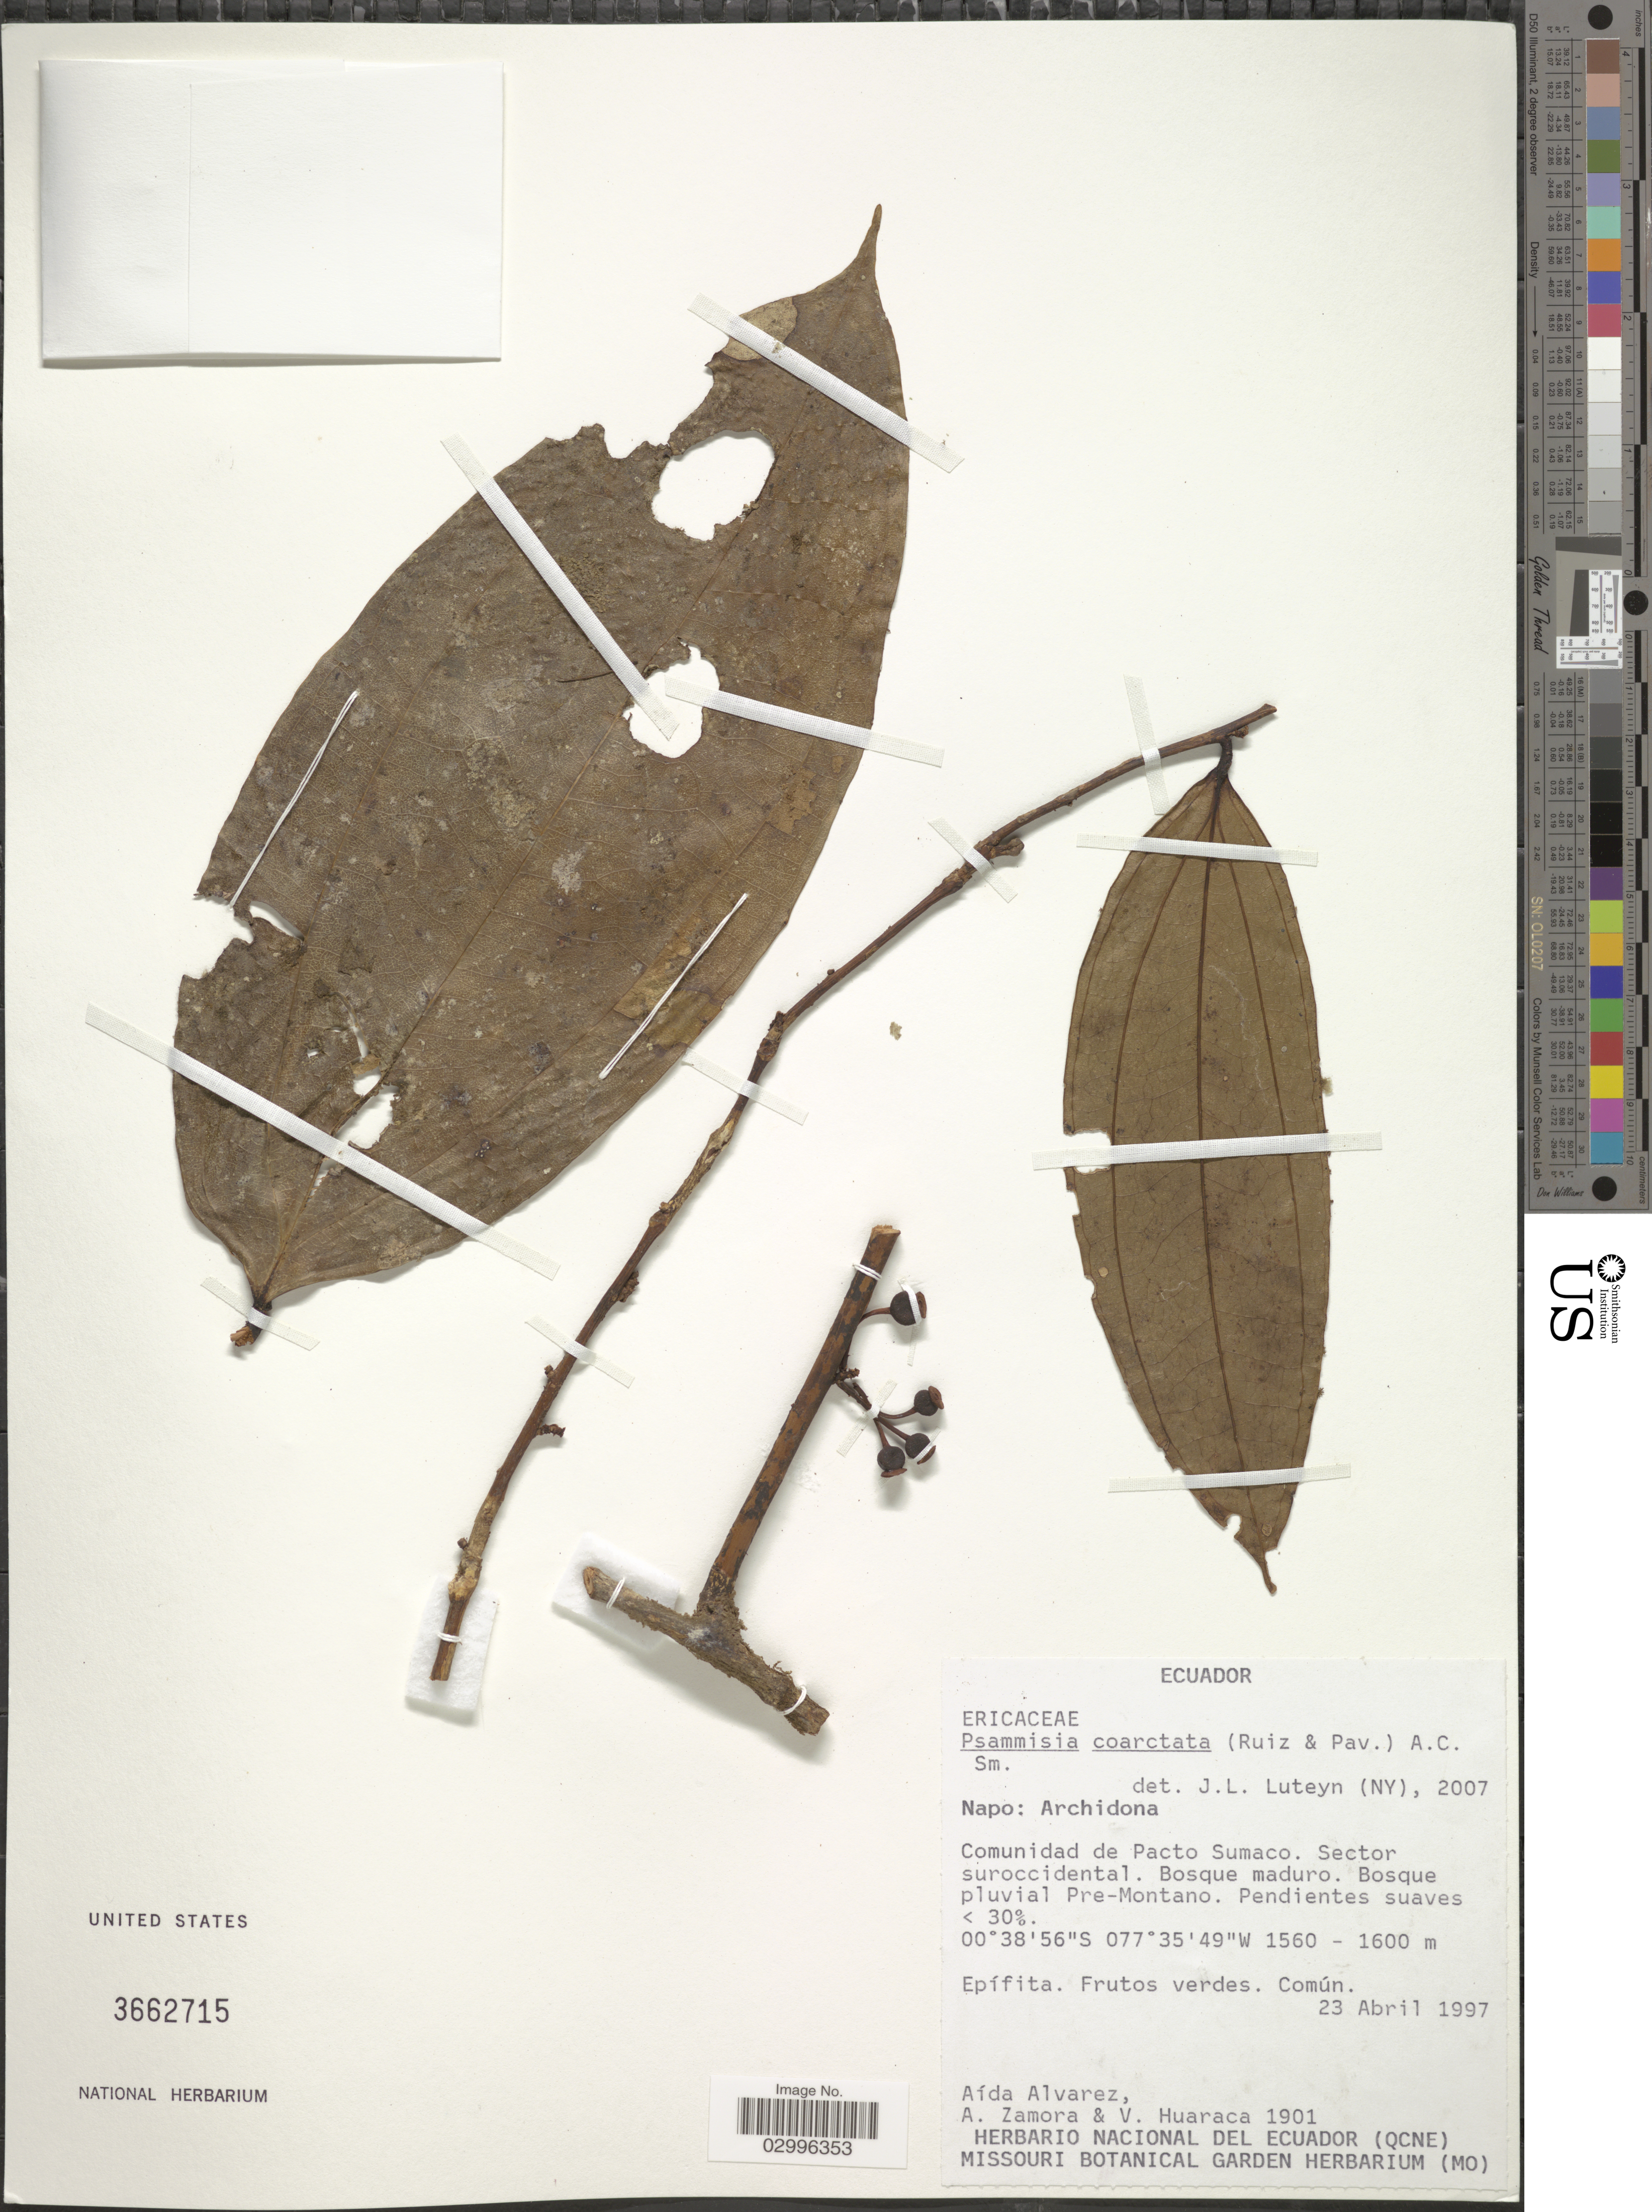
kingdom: Plantae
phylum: Tracheophyta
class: Magnoliopsida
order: Ericales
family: Ericaceae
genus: Psammisia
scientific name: Psammisia coarctata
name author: (Ruiz & Pav.) A.C. Sm.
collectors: A. Alvarez, A. Zamora & V. Huaraca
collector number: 1901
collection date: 1997-04-23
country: Ecuador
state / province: Napo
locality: Archidona. Comunidad de Pacto Sumaco. Sector suroccidental.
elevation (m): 1560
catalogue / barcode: US 3662715